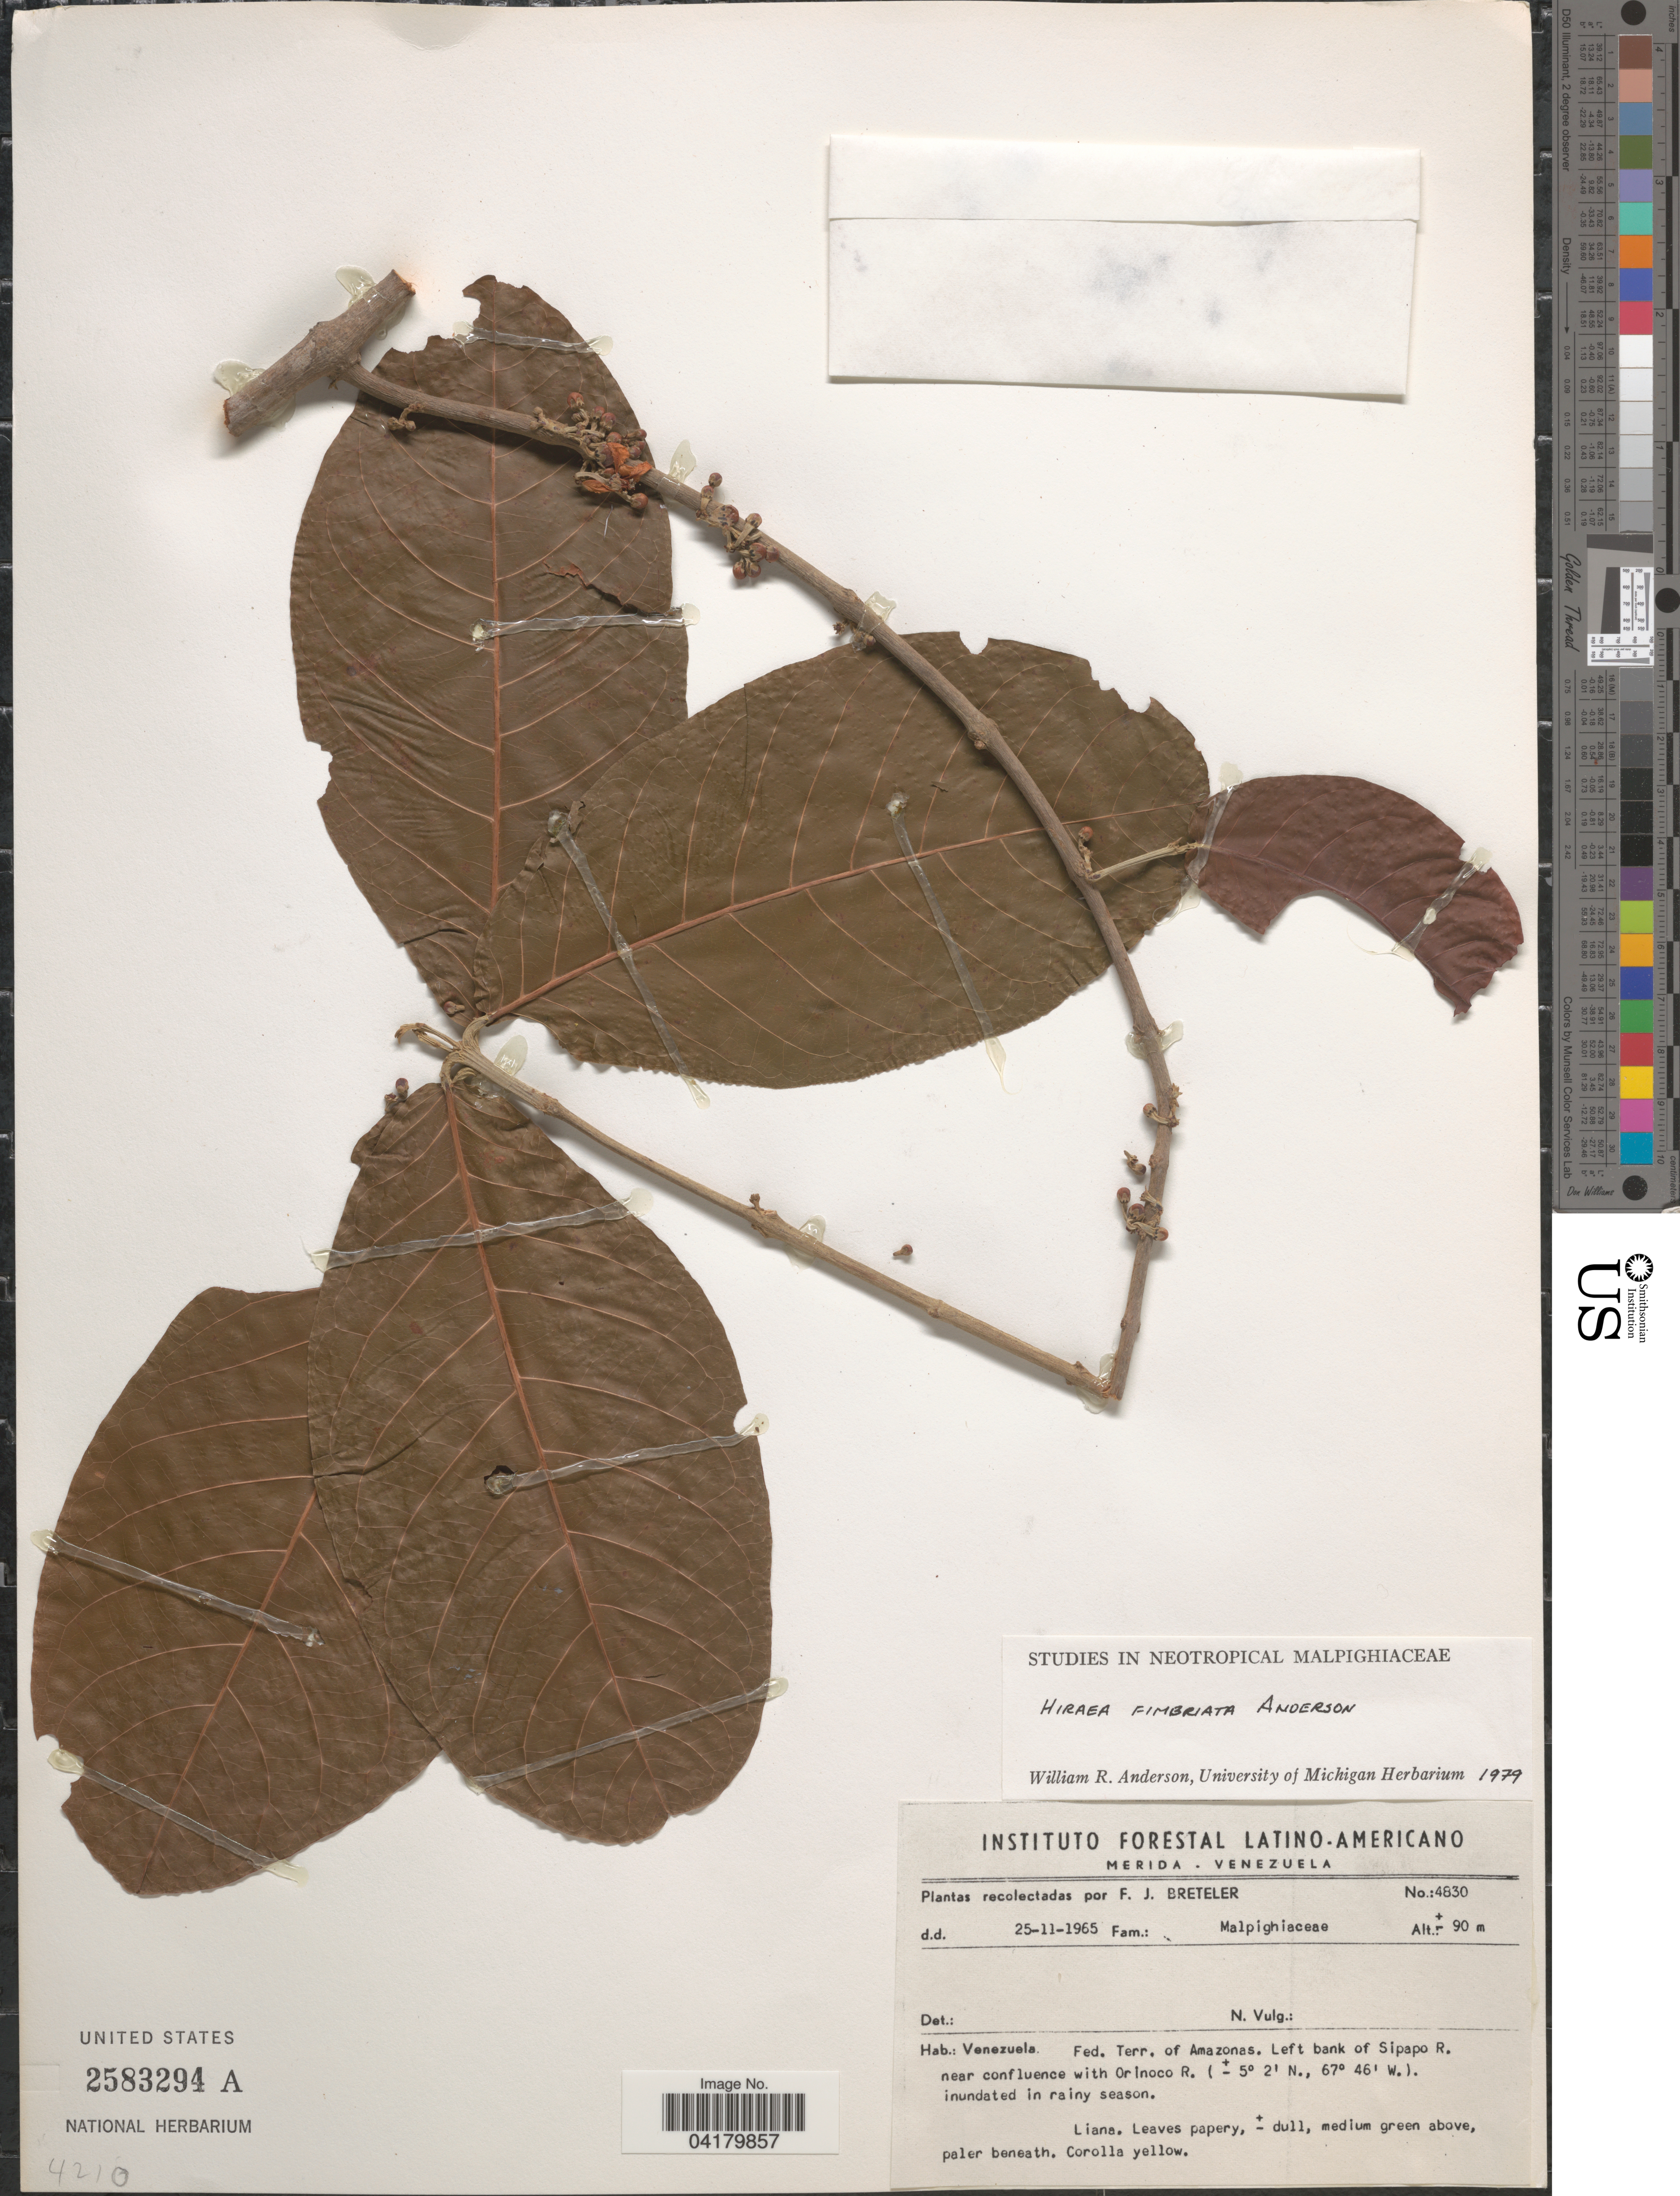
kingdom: Plantae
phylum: Tracheophyta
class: Magnoliopsida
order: Malpighiales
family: Malpighiaceae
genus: Hiraea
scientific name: Hiraea fimbriata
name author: W.R. Anderson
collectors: F. J. Breteler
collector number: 4830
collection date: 1965-11-25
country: Venezuela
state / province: Amazonas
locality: Fed. Terr. of Amazonas. Left bank of Sipapo R. near confluence with Orinoco R.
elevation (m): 90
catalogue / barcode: US 2583294A